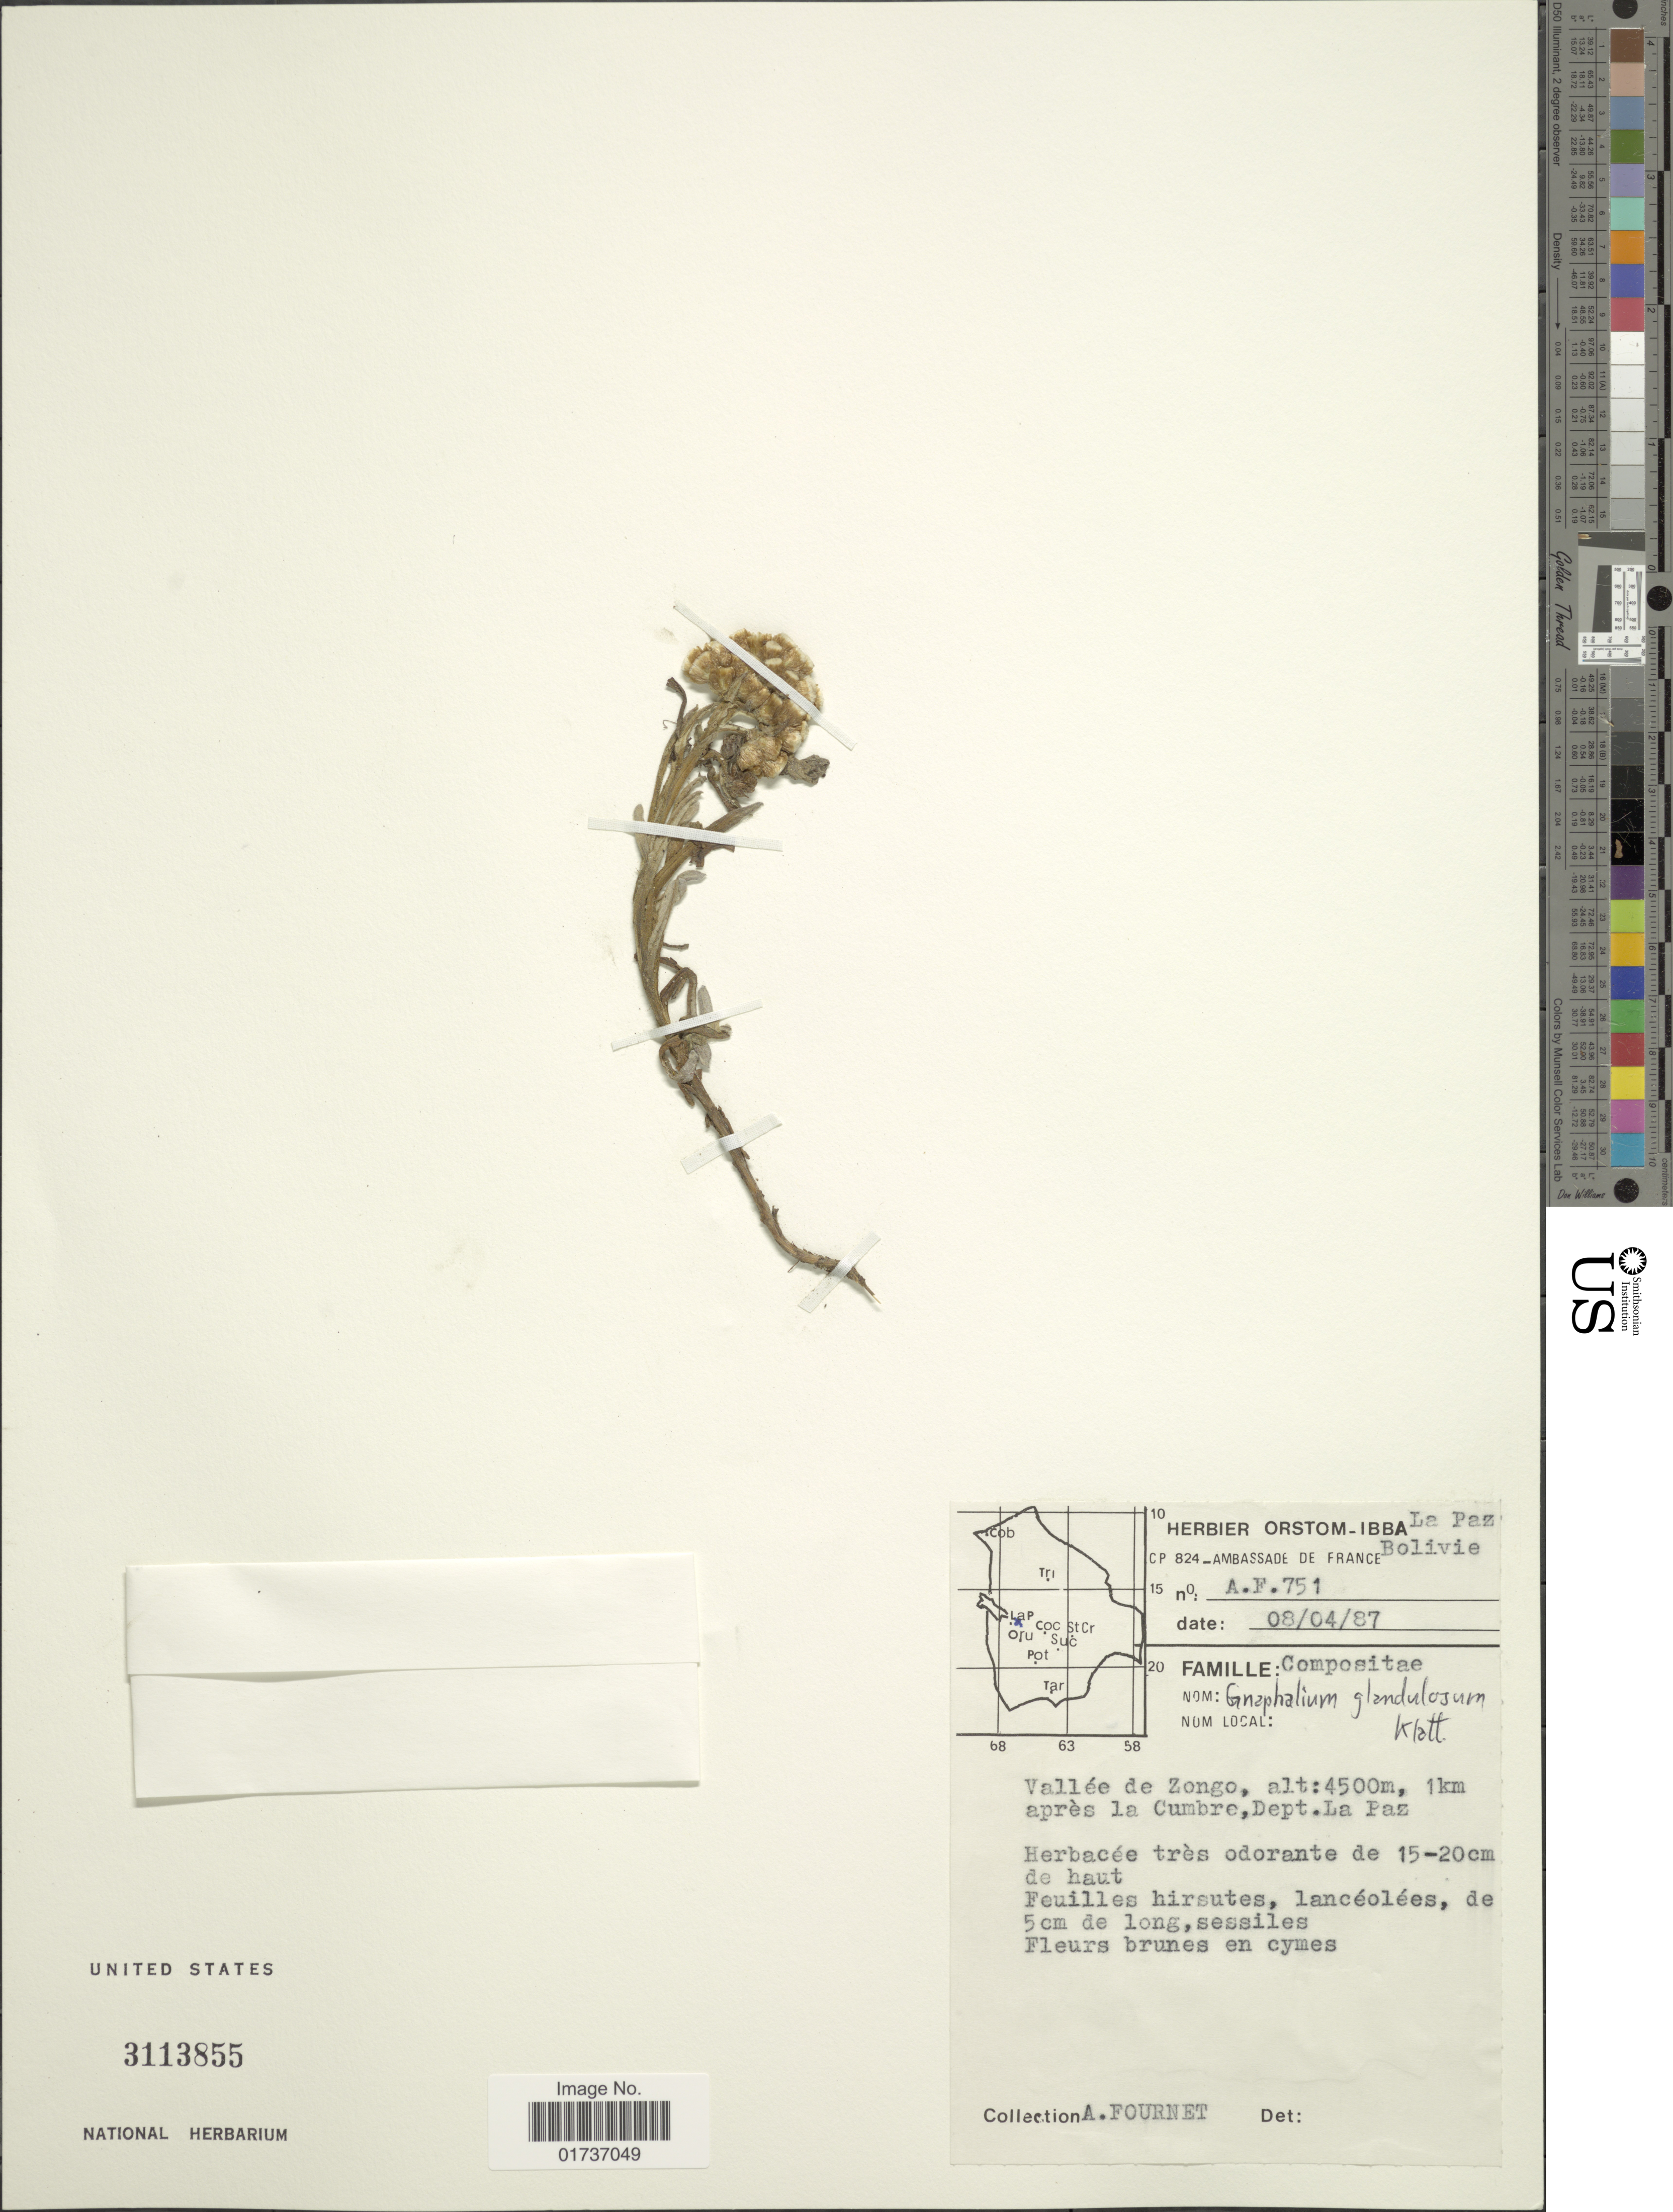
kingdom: Plantae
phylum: Tracheophyta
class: Magnoliopsida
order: Asterales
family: Asteraceae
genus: Gnaphalium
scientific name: Gnaphalium glandulosum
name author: Klatt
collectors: A. Fournet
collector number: A. F. 751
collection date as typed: Transcribed d/m/y: 8/4/87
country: Bolivia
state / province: La Paz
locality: Vallée de Zongo, 1km après la Cumbre, Dept La Paz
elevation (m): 4500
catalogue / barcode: US 3113855